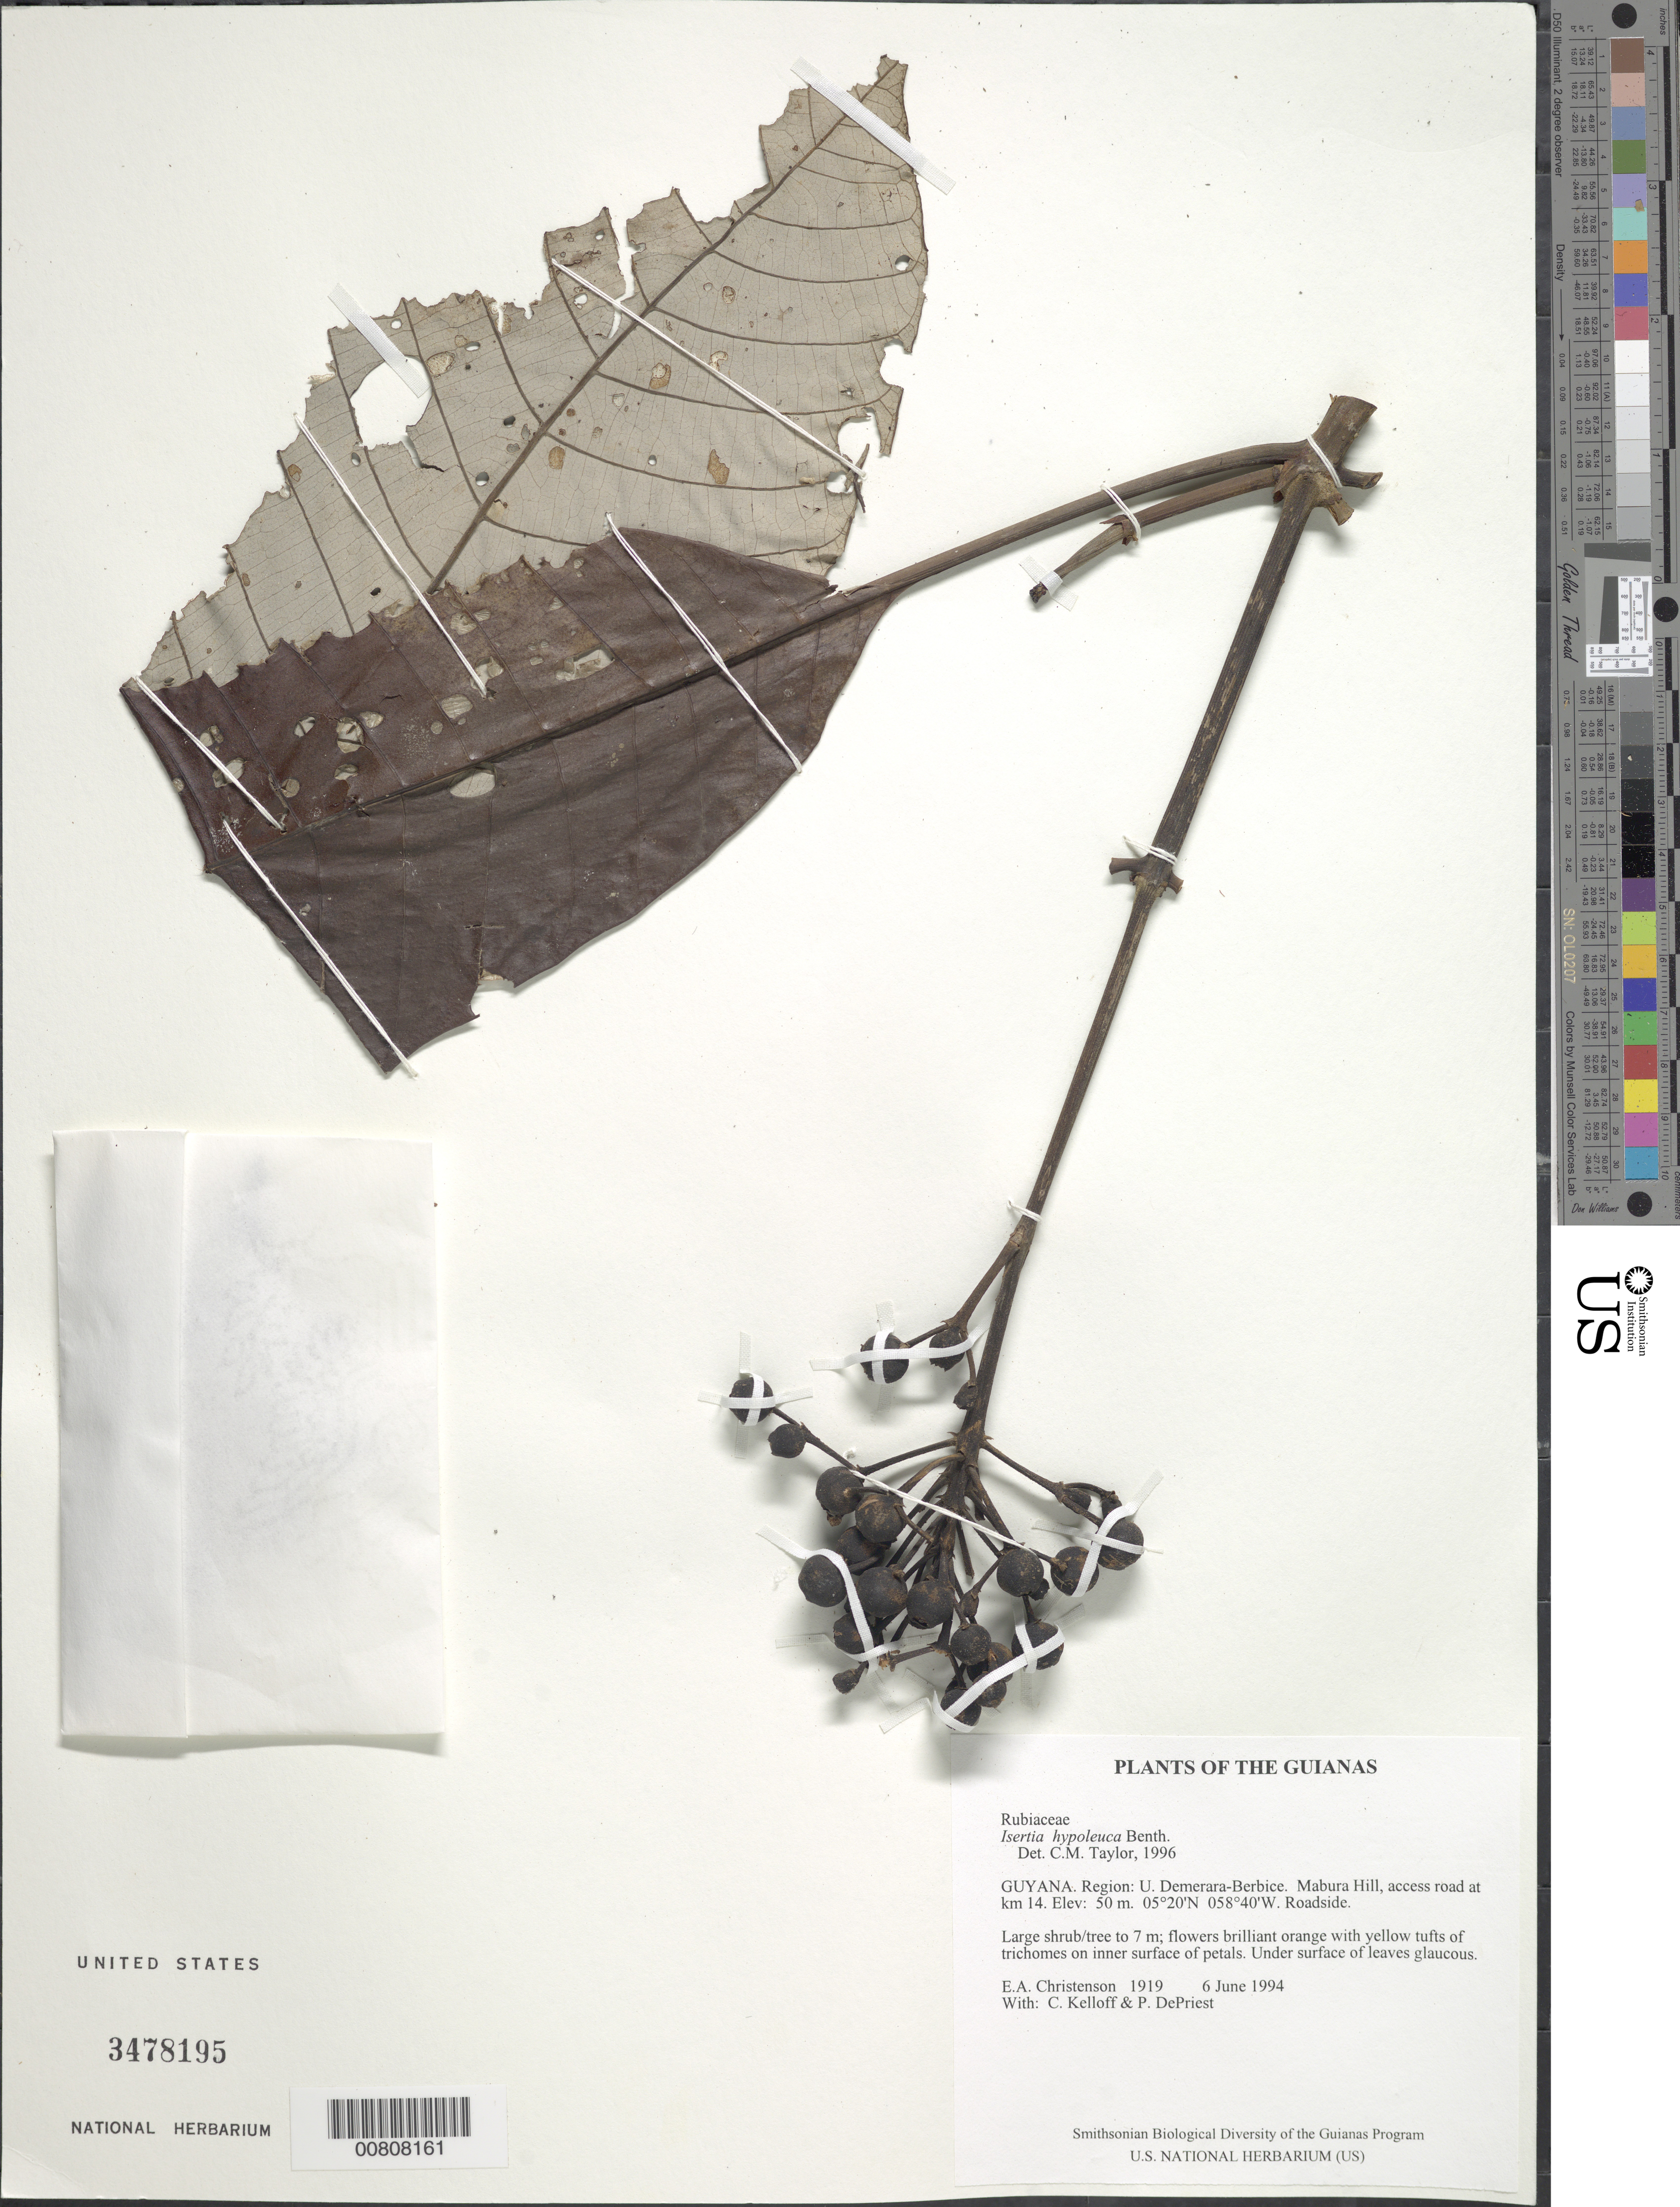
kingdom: Plantae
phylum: Tracheophyta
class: Magnoliopsida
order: Gentianales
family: Rubiaceae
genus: Isertia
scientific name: Isertia hypoleuca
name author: Benth.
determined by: Taylor, Charlotte M.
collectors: E. A. Christenson, C. L. Kelloff & P. DePriest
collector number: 1919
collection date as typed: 6 June 1994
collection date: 1994-06-06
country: Guyana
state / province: U. Demerara-Berbice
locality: Mabura Hill, access road at km 14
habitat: Roadside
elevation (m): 50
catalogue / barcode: US 3478195